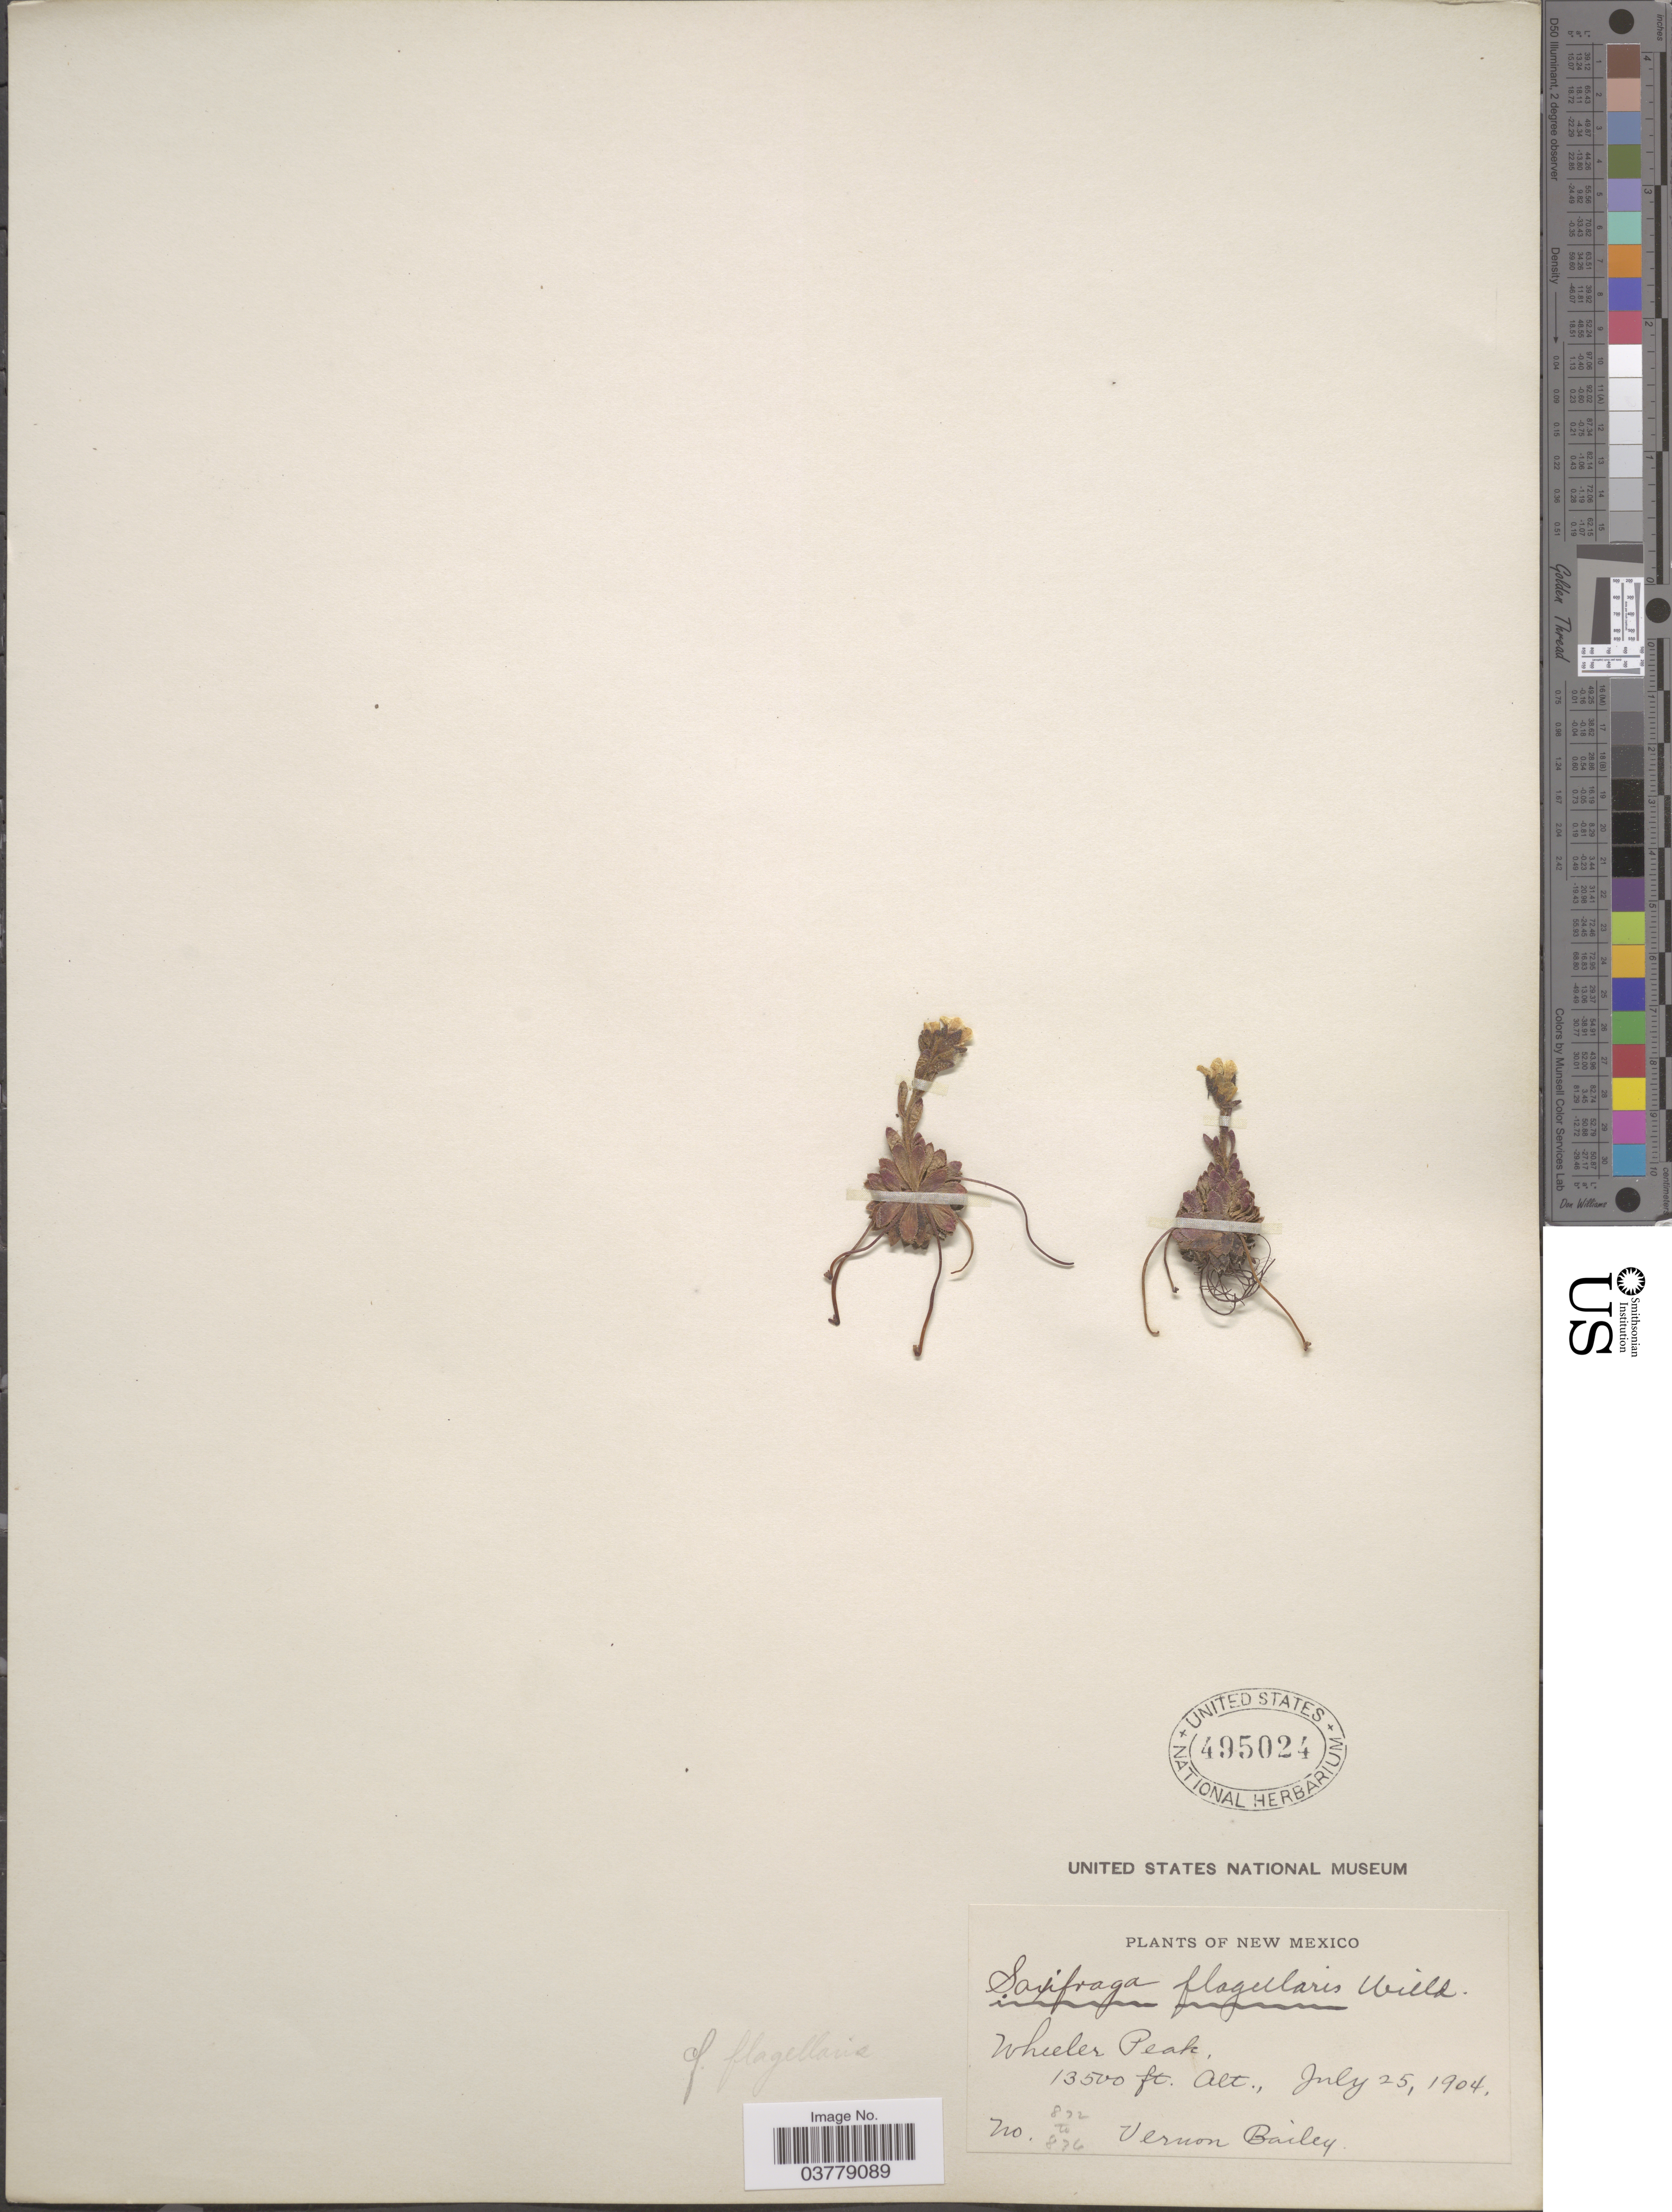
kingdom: Plantae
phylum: Tracheophyta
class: Magnoliopsida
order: Saxifragales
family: Saxifragaceae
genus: Saxifraga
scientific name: Saxifraga flagellaris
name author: Willd. ex Sternb.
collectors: V. O. Bailey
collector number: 872/1876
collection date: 1904-07-25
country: United States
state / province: New Mexico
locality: Wheeler Peak.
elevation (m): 4115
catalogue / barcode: US 495024